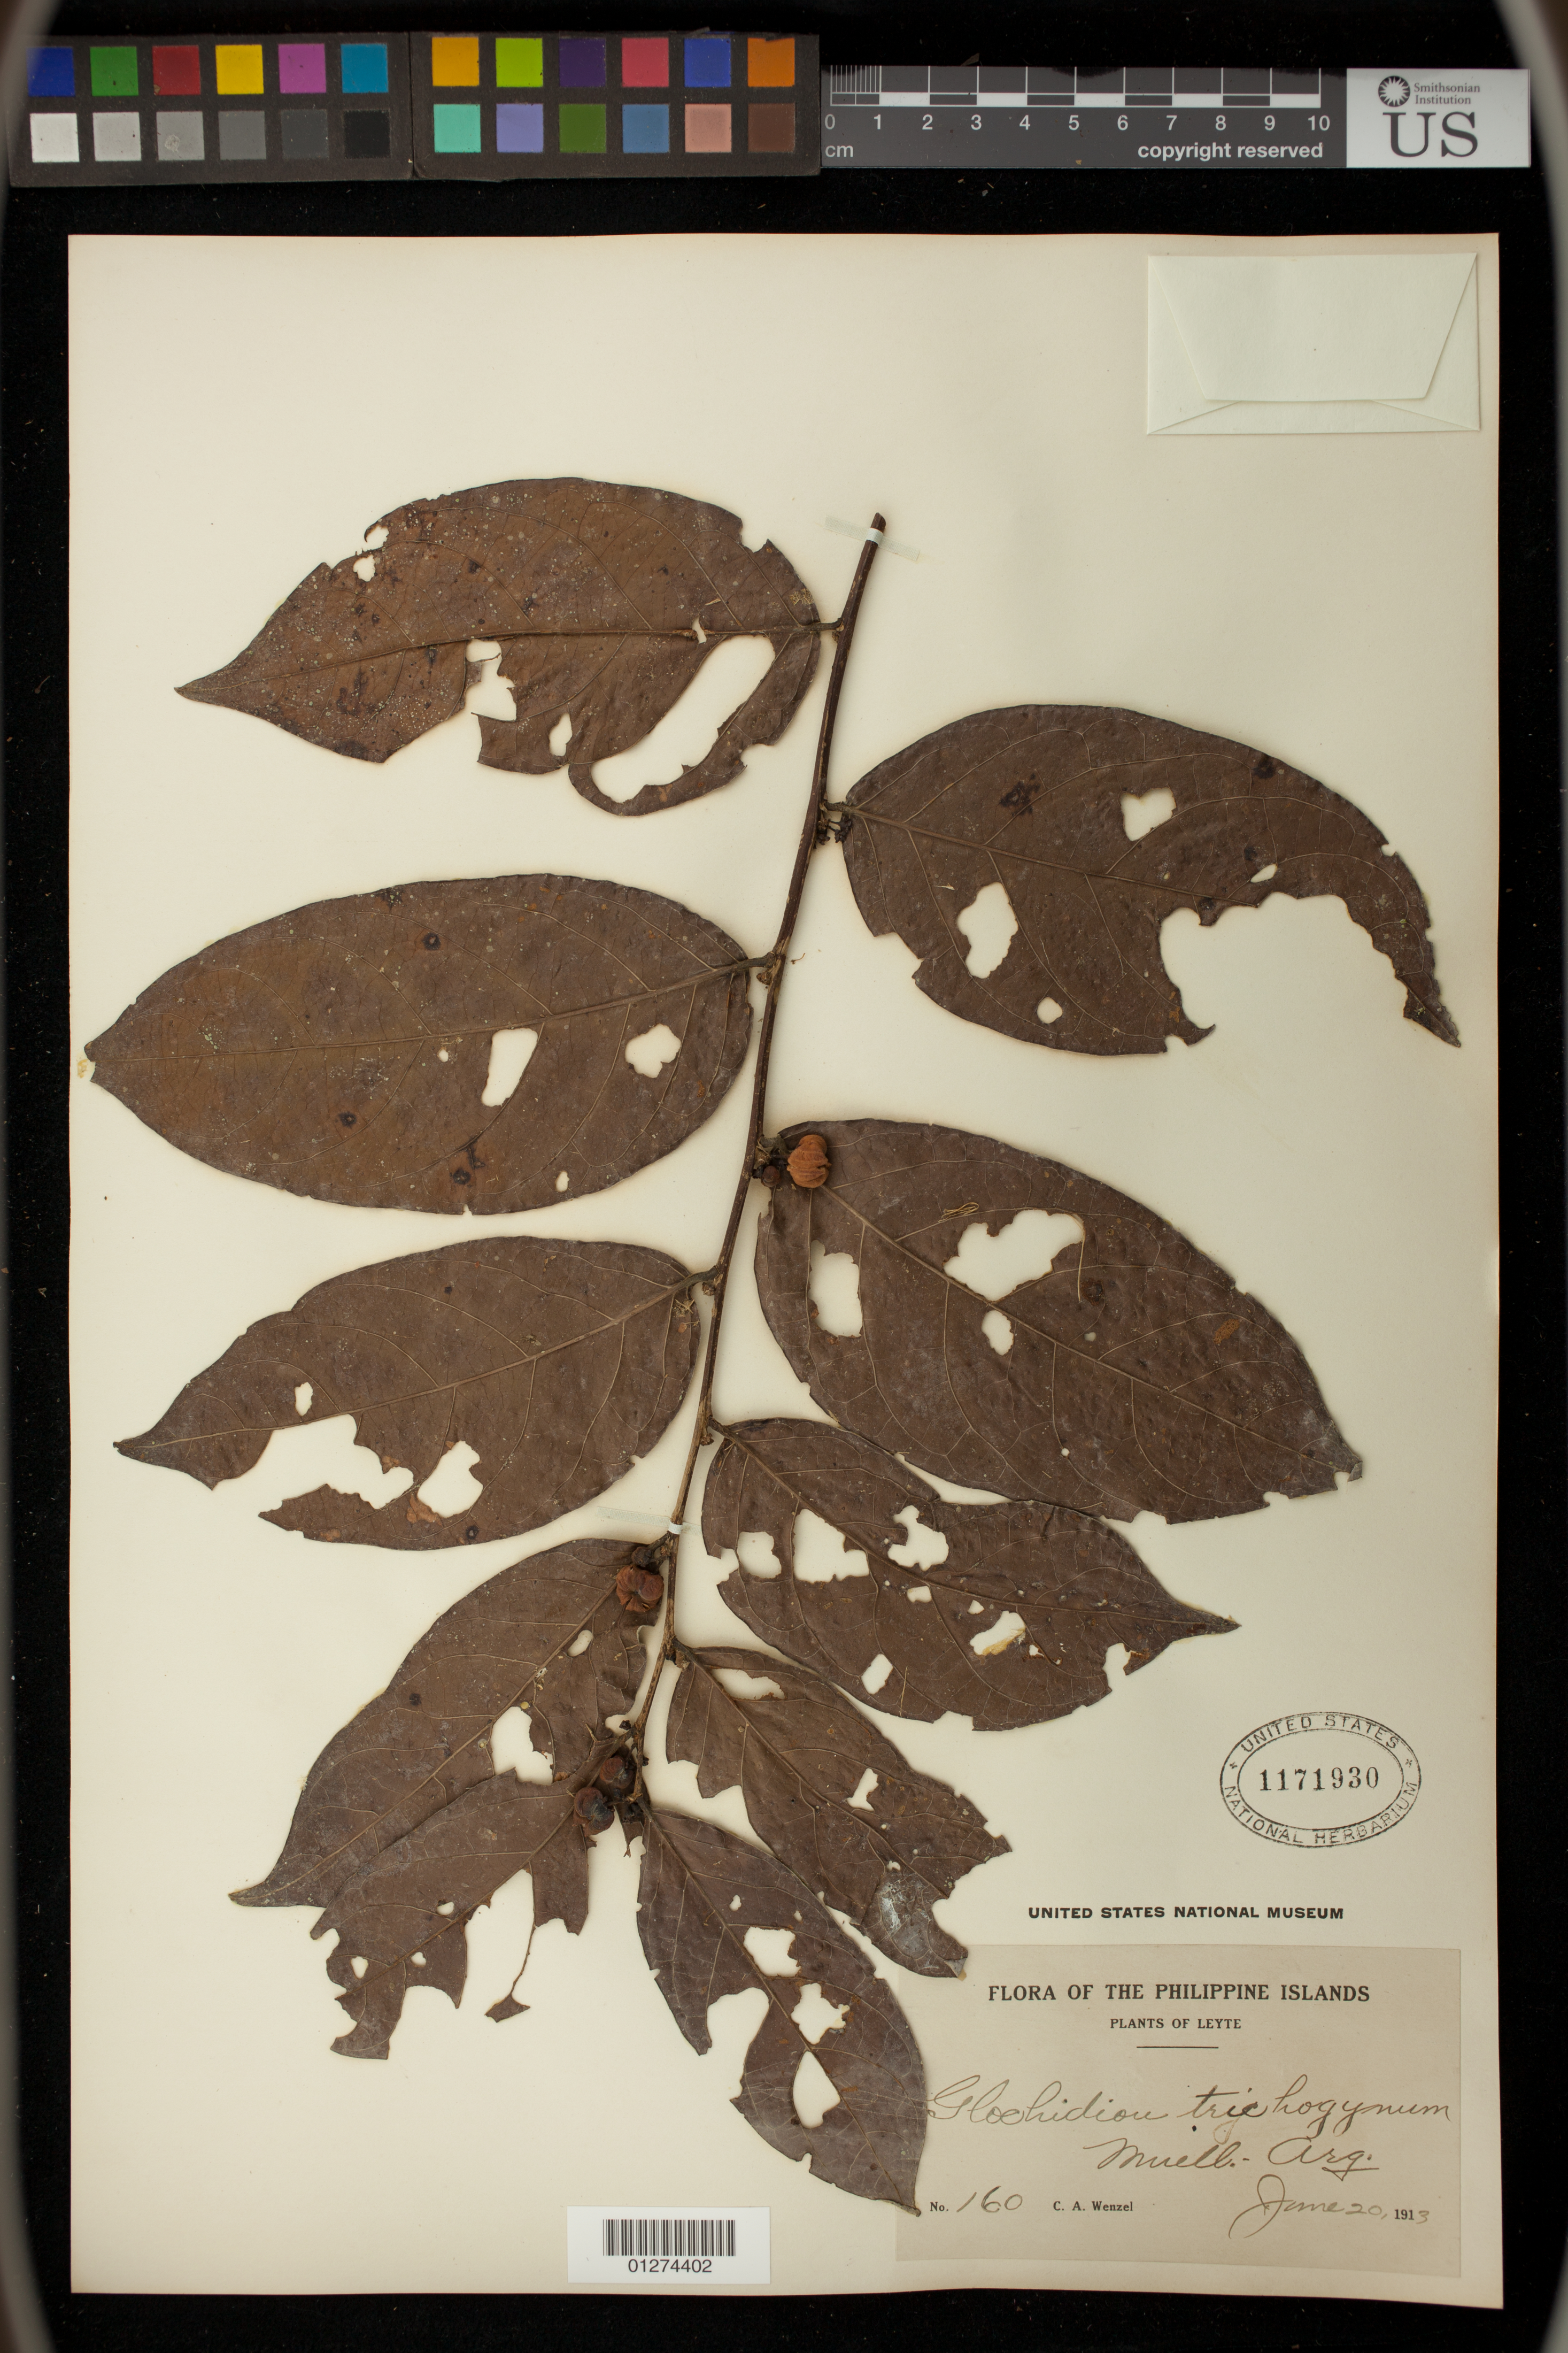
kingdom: Plantae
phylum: Tracheophyta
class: Magnoliopsida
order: Malpighiales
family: Phyllanthaceae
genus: Glochidion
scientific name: Glochidion trichogynum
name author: Müll. Arg.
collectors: C. Wenzel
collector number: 160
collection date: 1913-06-20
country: Philippines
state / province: Eastern Visayas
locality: Leyte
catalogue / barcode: US 1171930